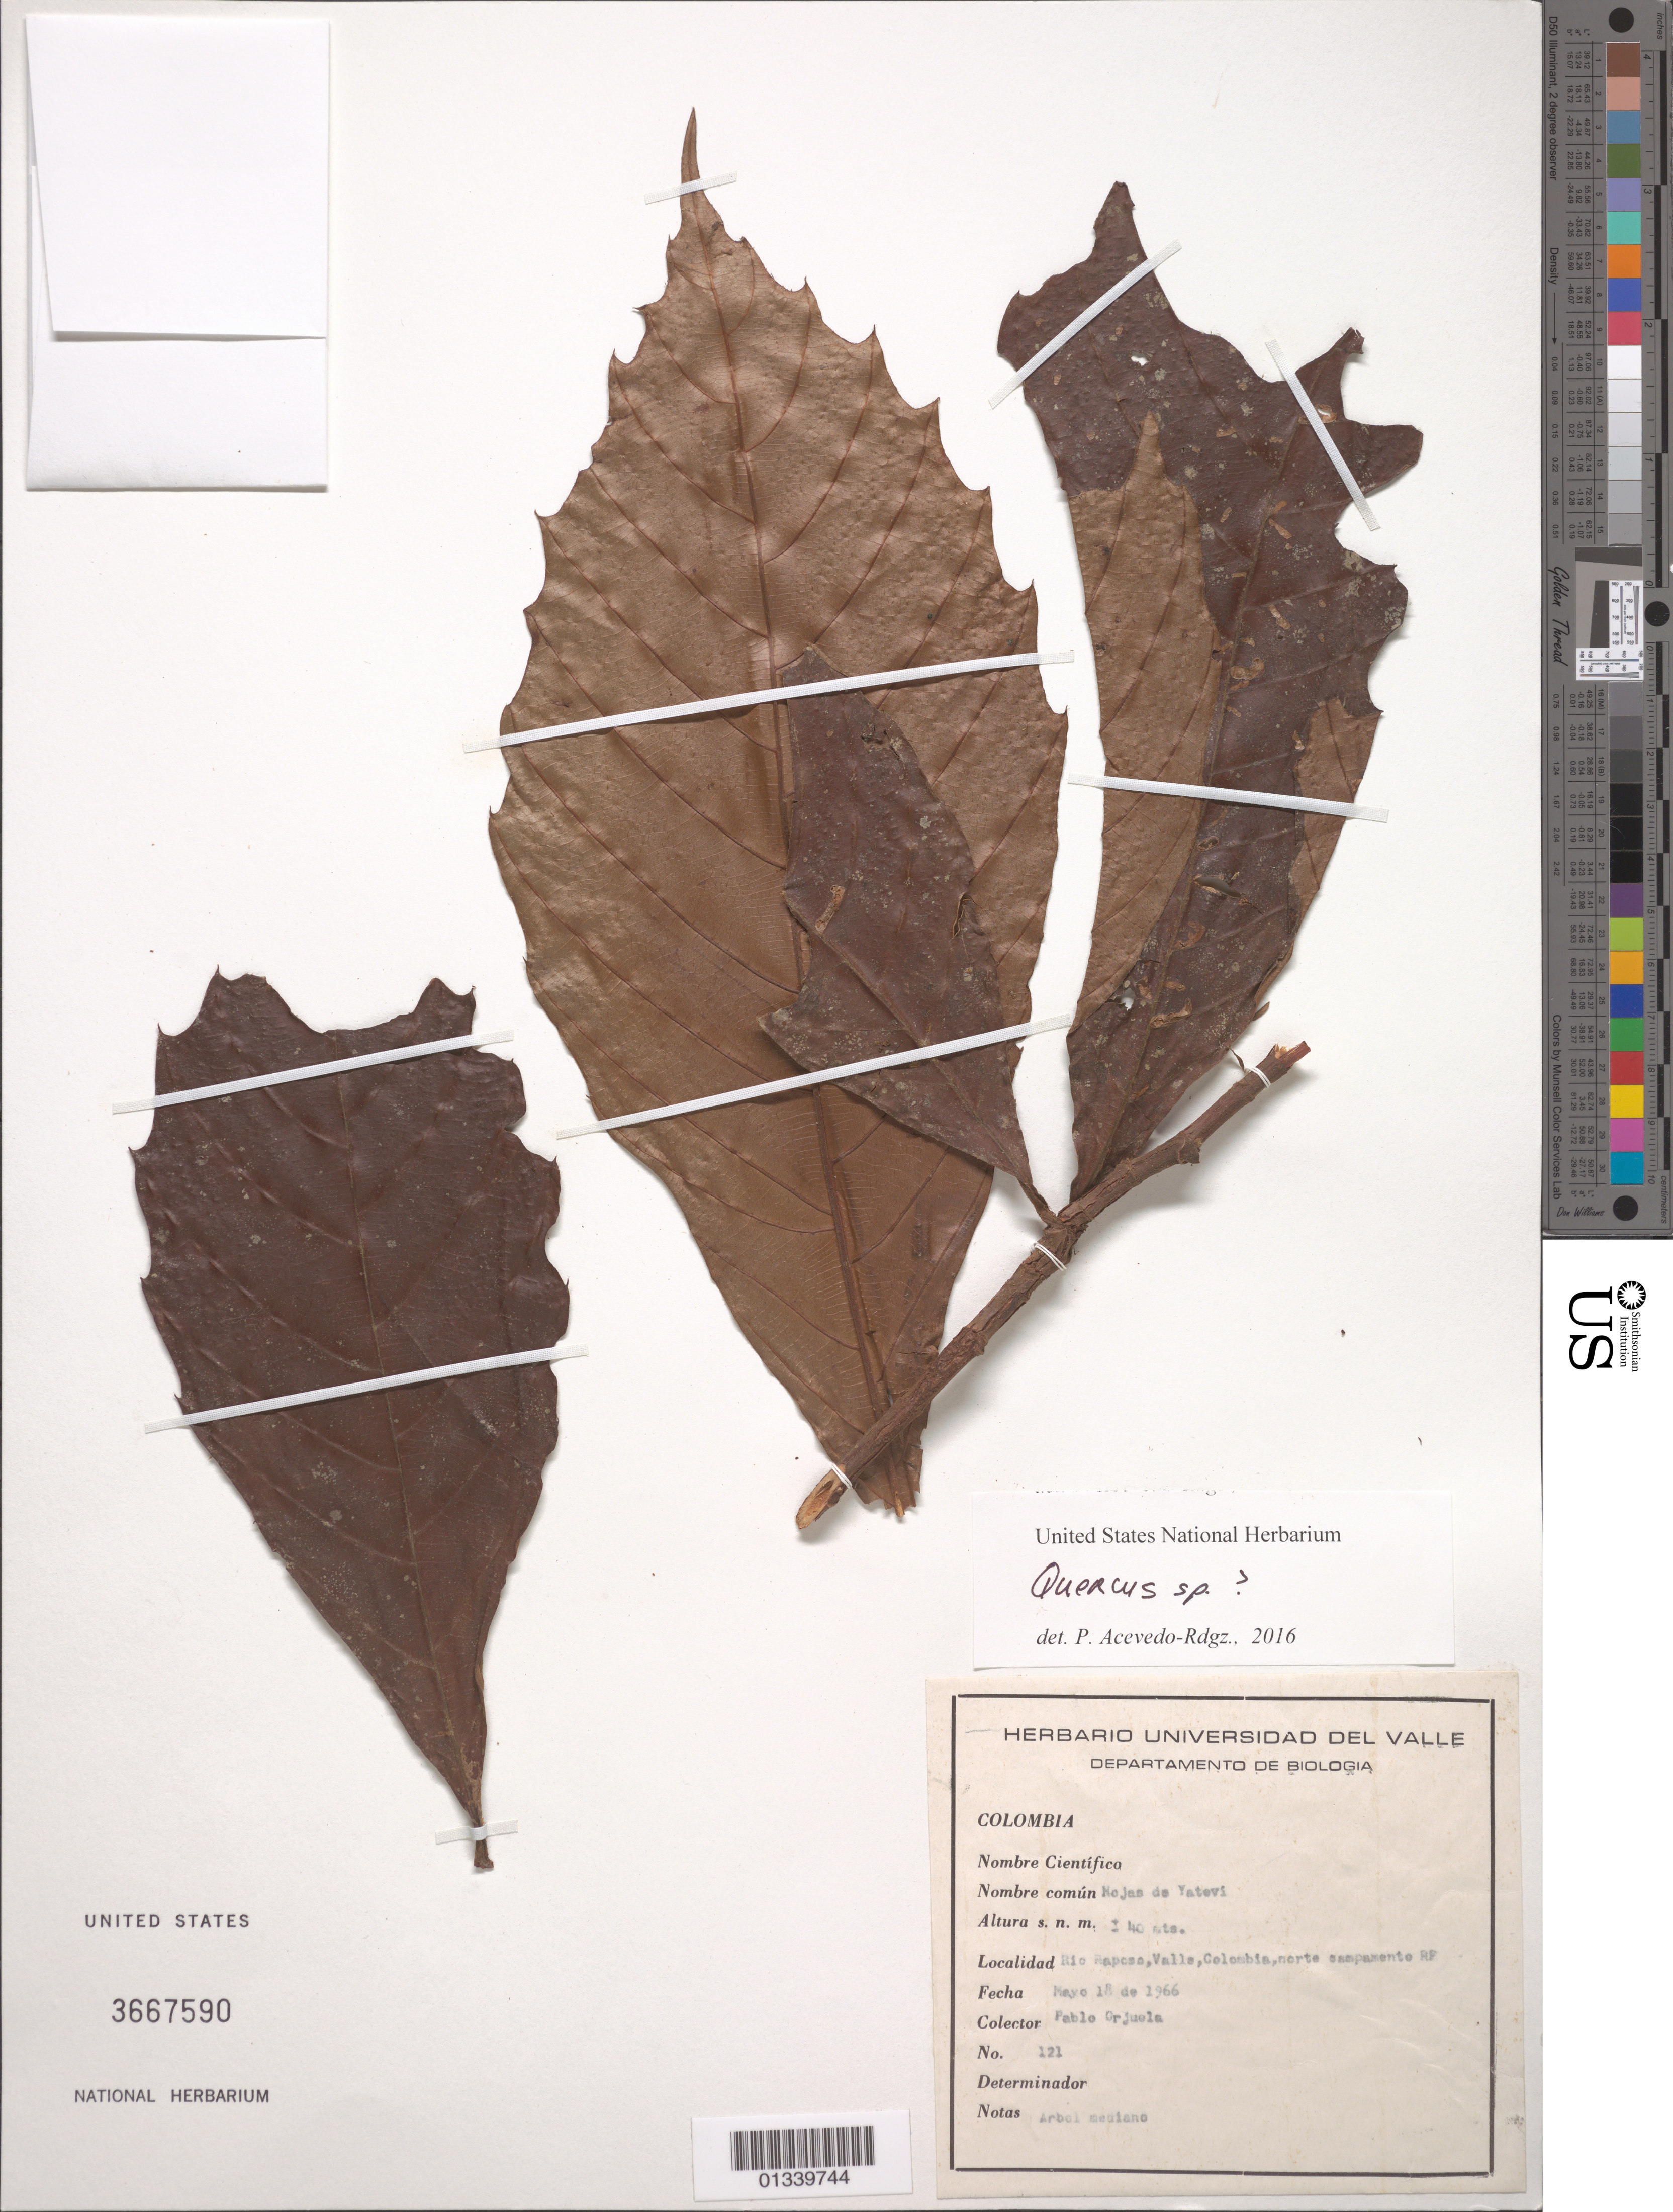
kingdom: Plantae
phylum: Tracheophyta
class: Magnoliopsida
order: Fagales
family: Fagaceae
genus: Quercus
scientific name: Quercus sp.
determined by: Acevedo-Rodríguez, P., (BOT), Smithsonian Institution - National Museum of Natural History (UNITED STATES)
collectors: P. A. Orjuela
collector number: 121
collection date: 1966-05-18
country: Colombia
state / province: Valle del Cauca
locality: Rio Raposo, norte sampazento RF.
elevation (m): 40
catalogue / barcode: US 3667590